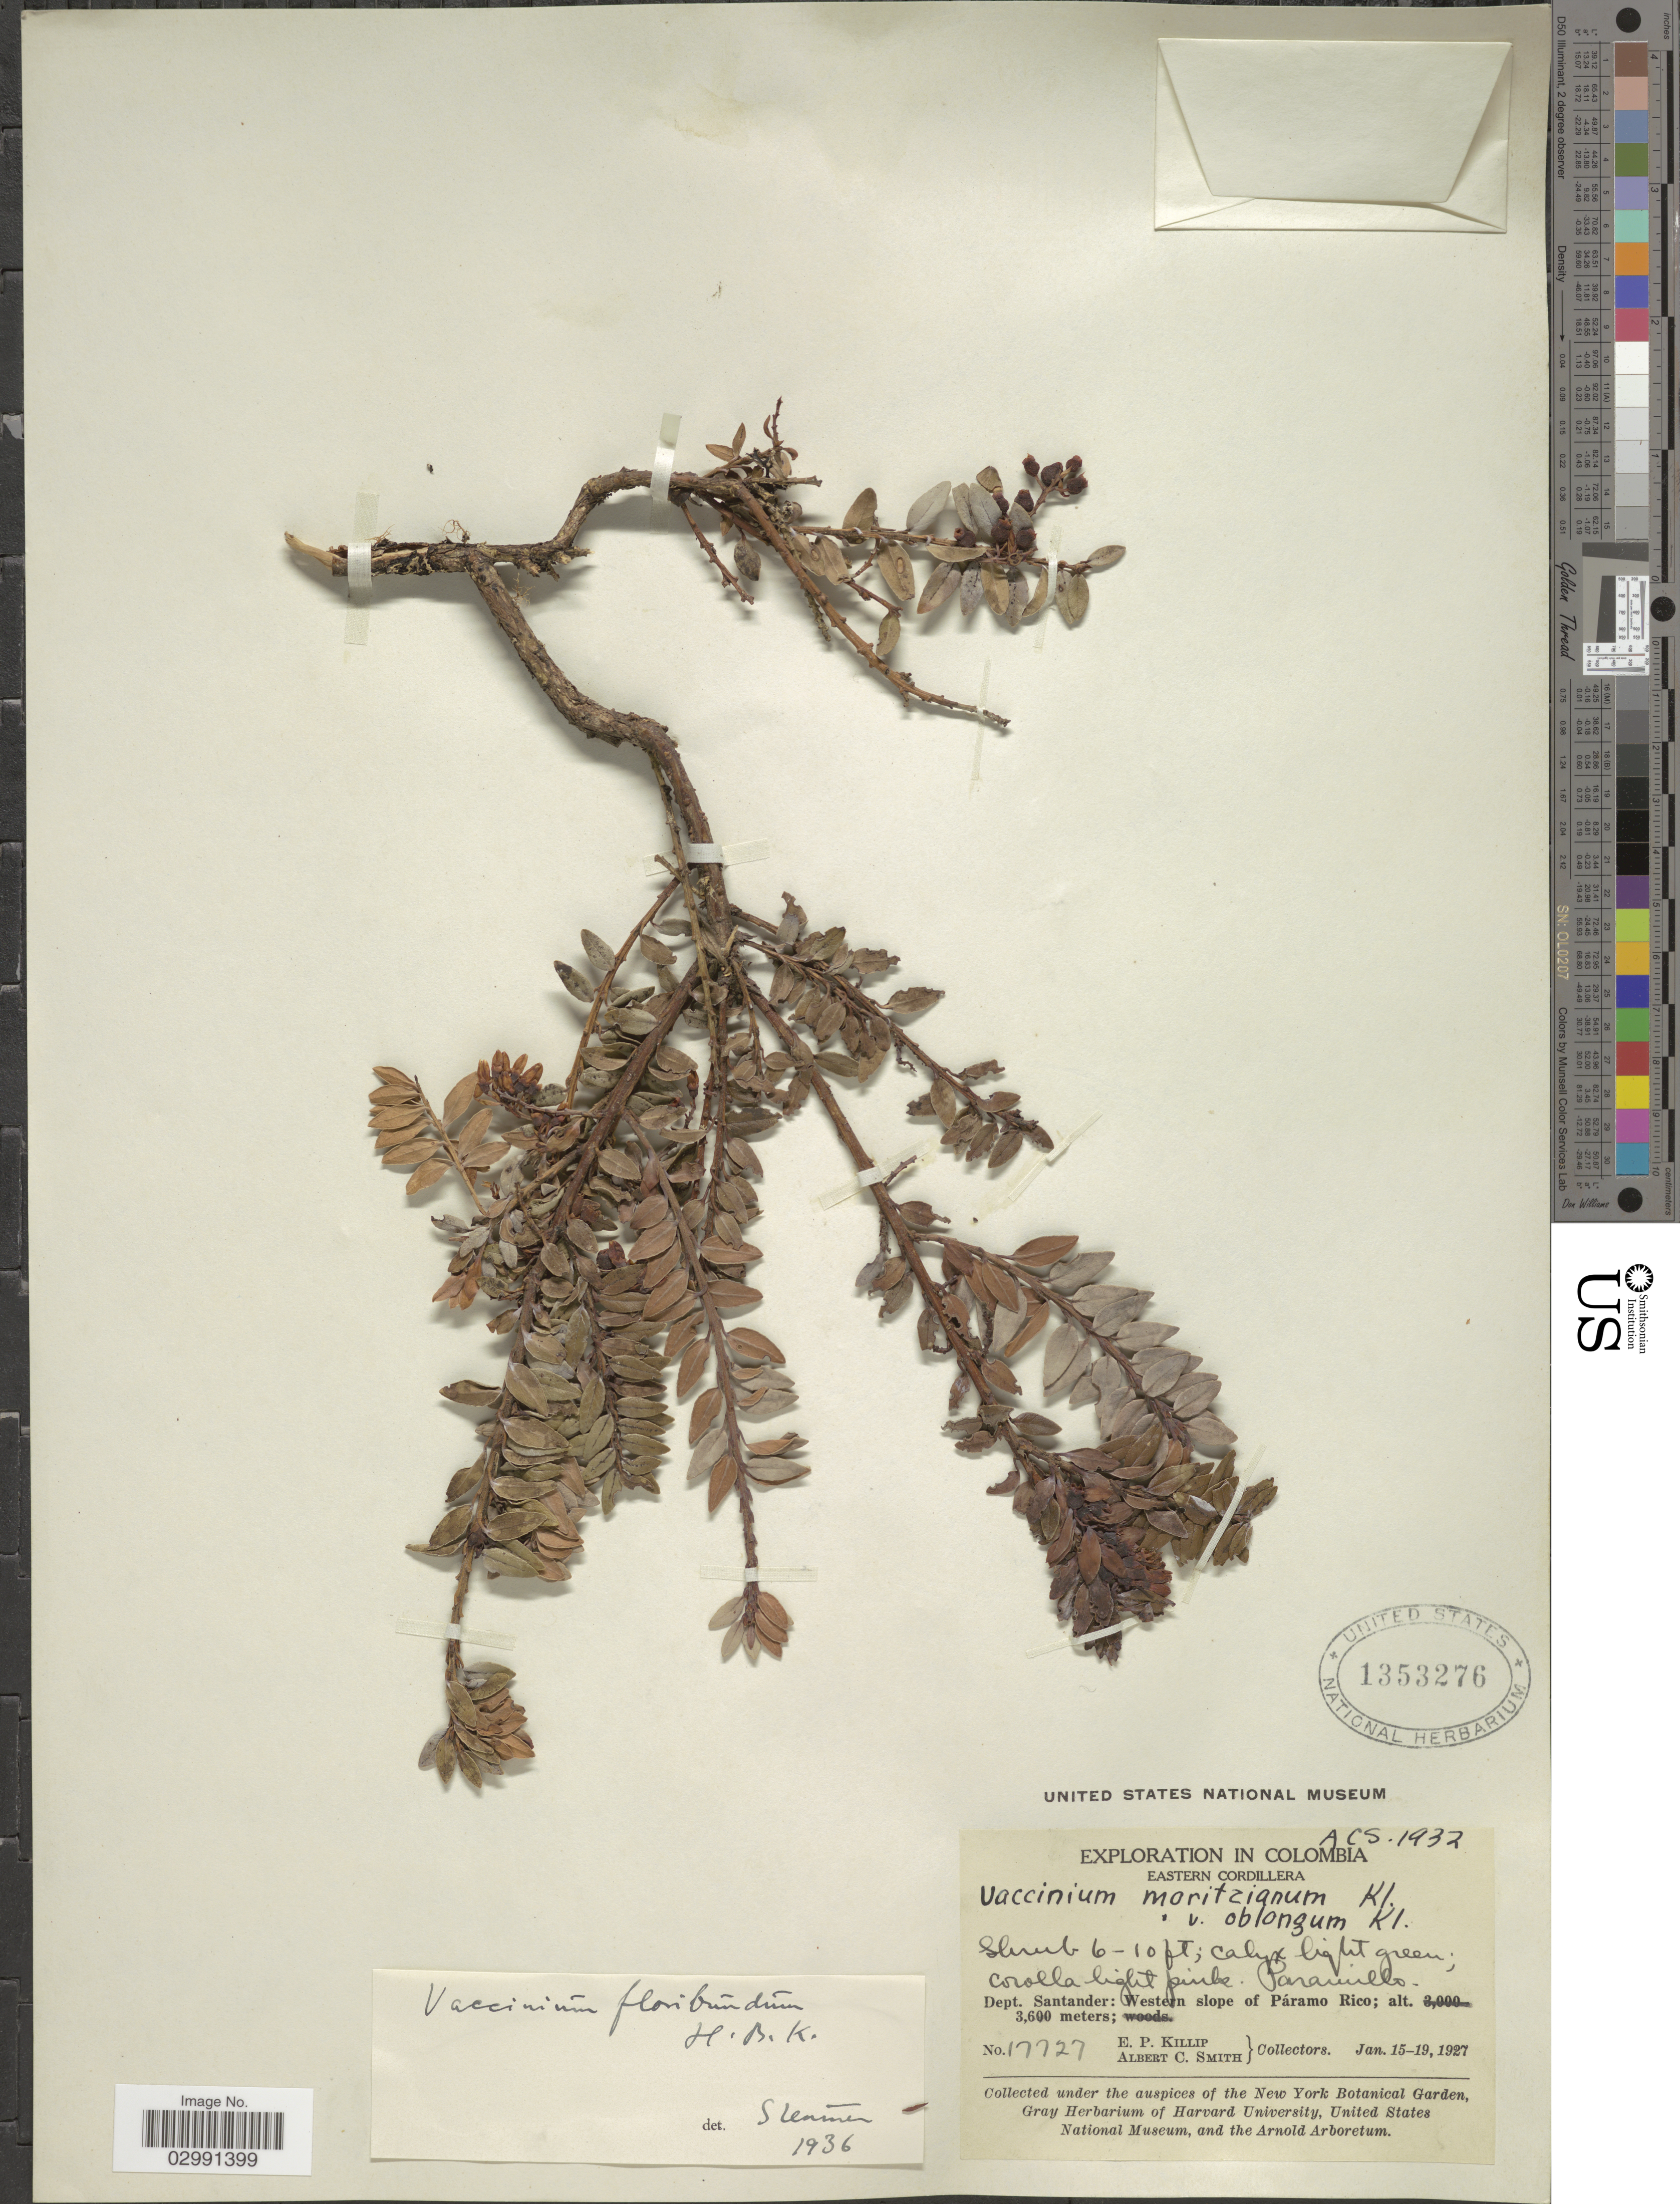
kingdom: Plantae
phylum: Tracheophyta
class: Magnoliopsida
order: Ericales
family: Ericaceae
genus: Vaccinium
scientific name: Vaccinium floribundum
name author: Kunth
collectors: E. P. Killip & A. C. Smith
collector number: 17727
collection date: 1927-01-15/1927-01-19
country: Colombia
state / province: Santander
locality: Eastern Cordillera. Dept. Santander: Western slope of Páramo Rico.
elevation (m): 3600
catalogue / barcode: US 1353276